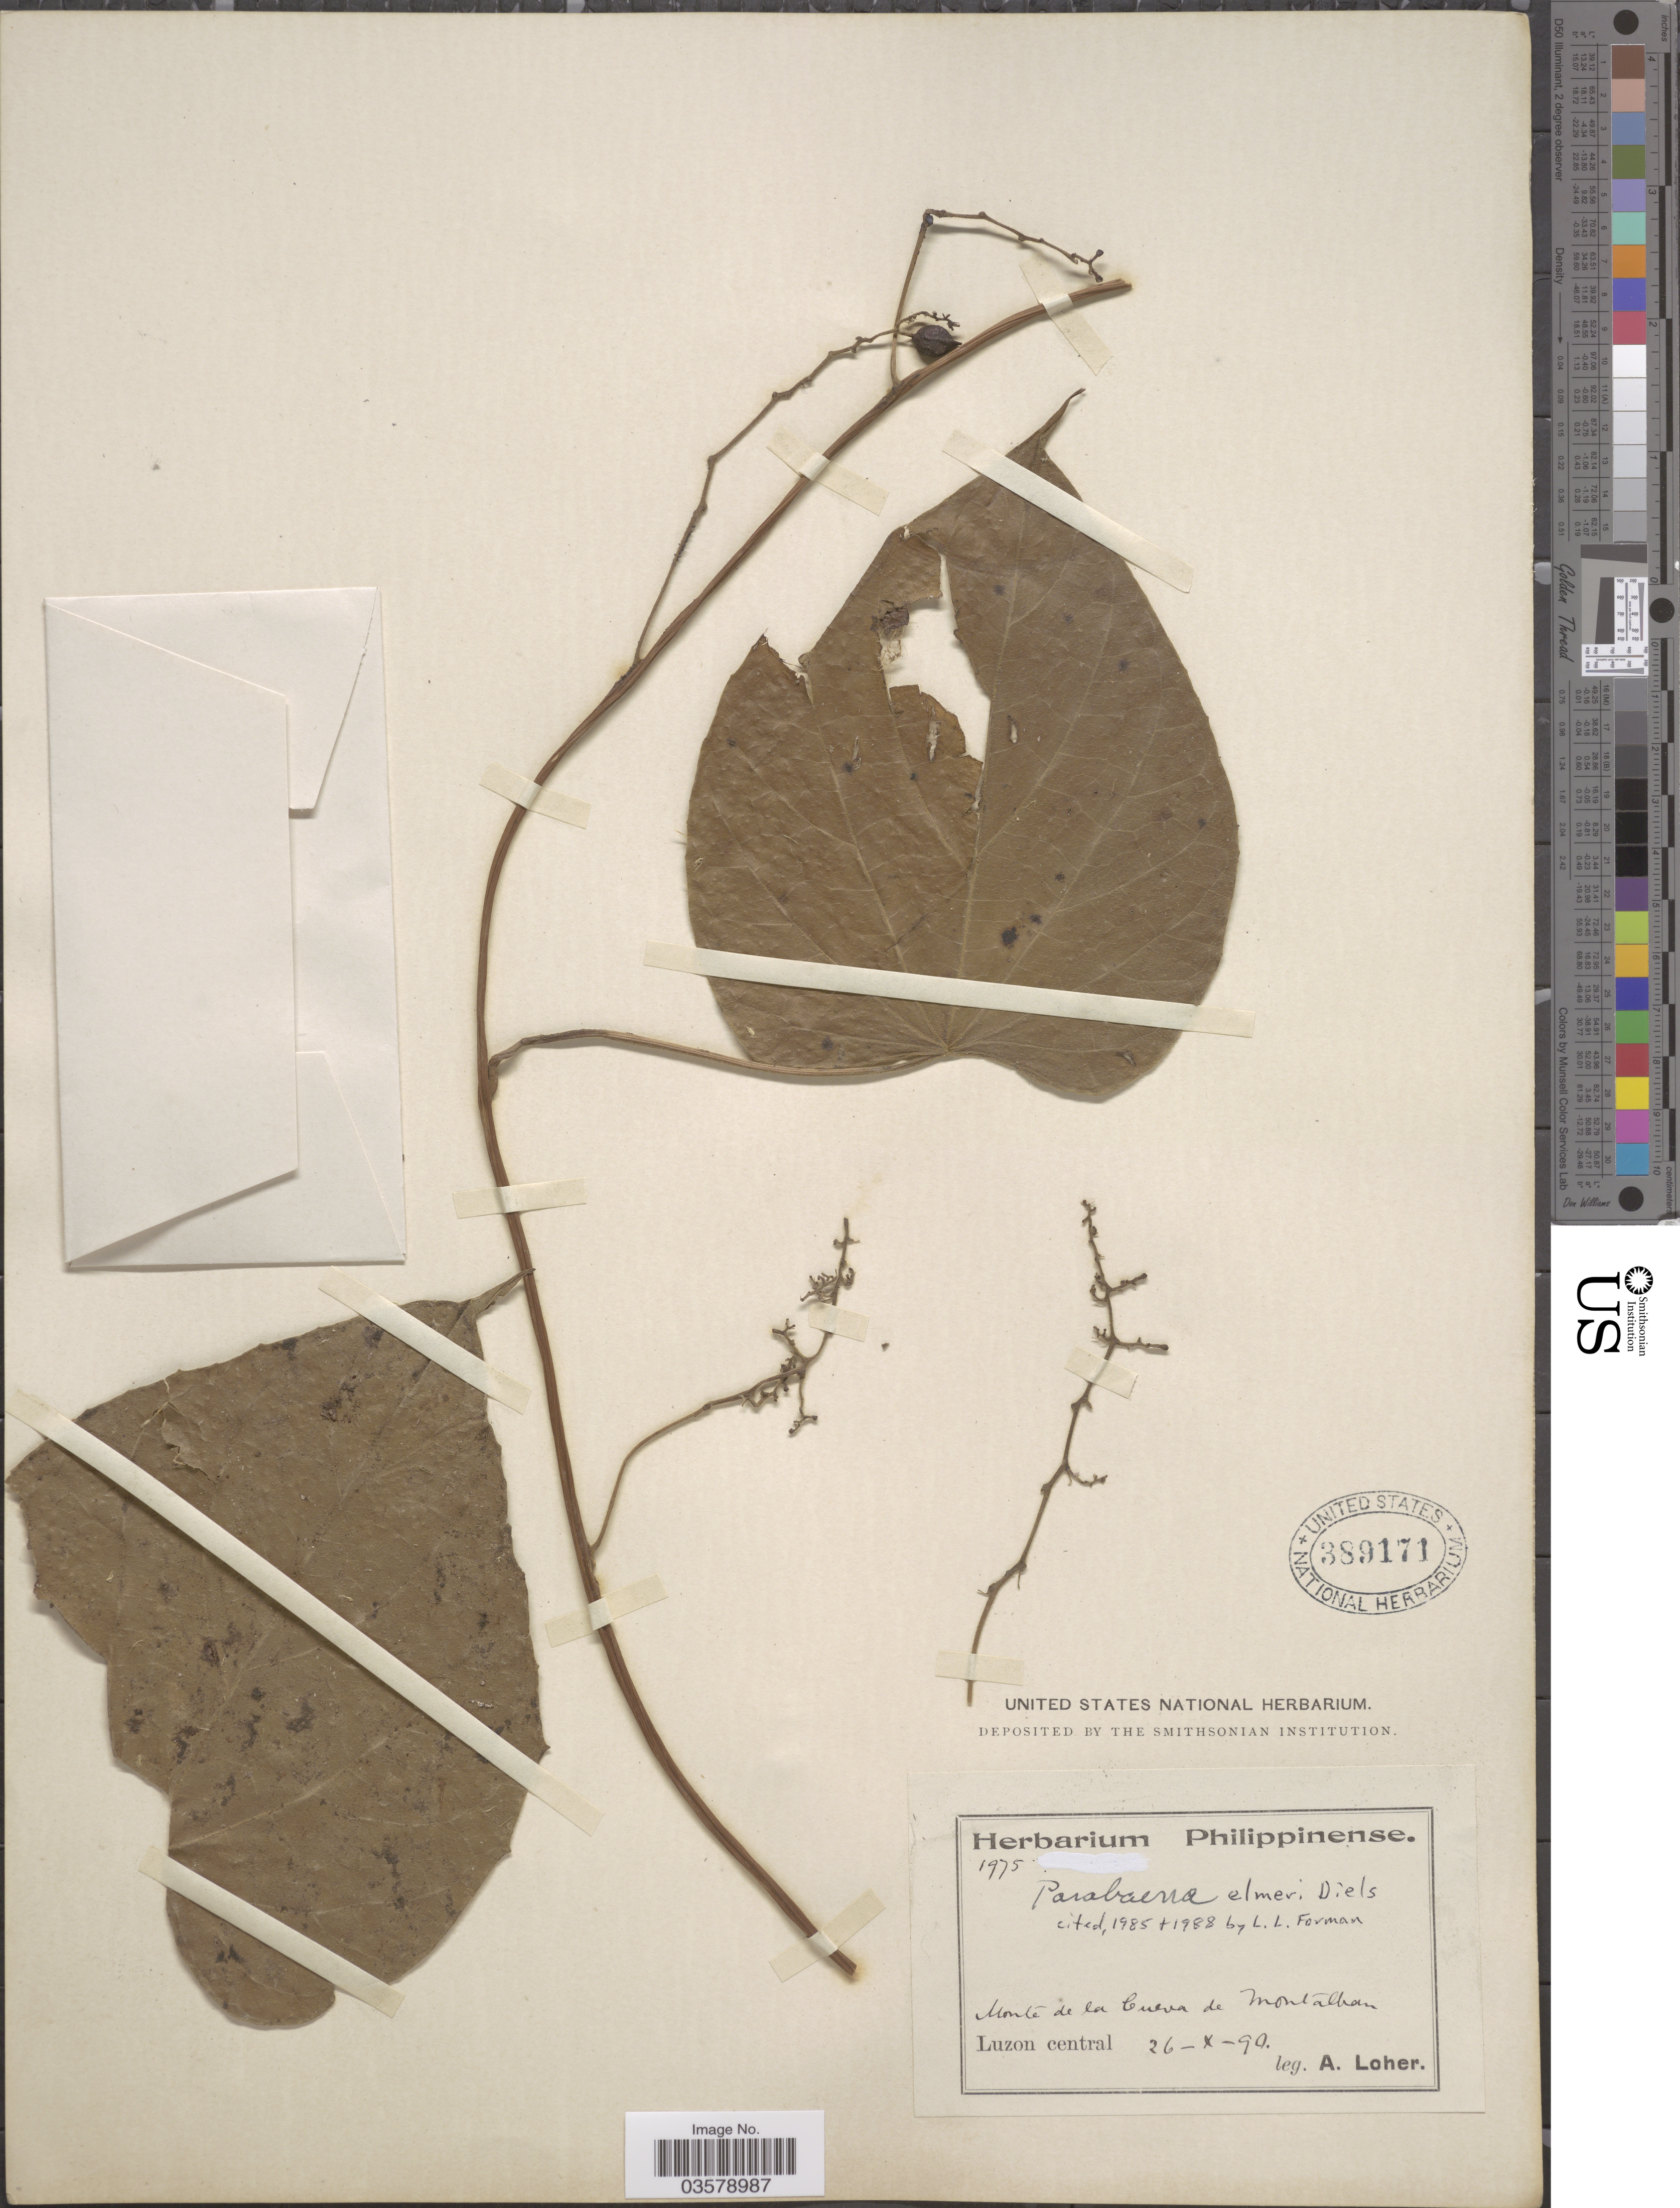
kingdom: Plantae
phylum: Tracheophyta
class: Magnoliopsida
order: Ranunculales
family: Menispermaceae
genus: Parabaena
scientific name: Parabaena elmeri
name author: Diels in Engl.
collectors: A. Loher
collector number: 1975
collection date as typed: Transcribed d/m/y: 26/10/90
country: Philippines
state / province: Central Luzon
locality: Monte de la Cueva de Montalban. Luzon central.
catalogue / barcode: US 389171